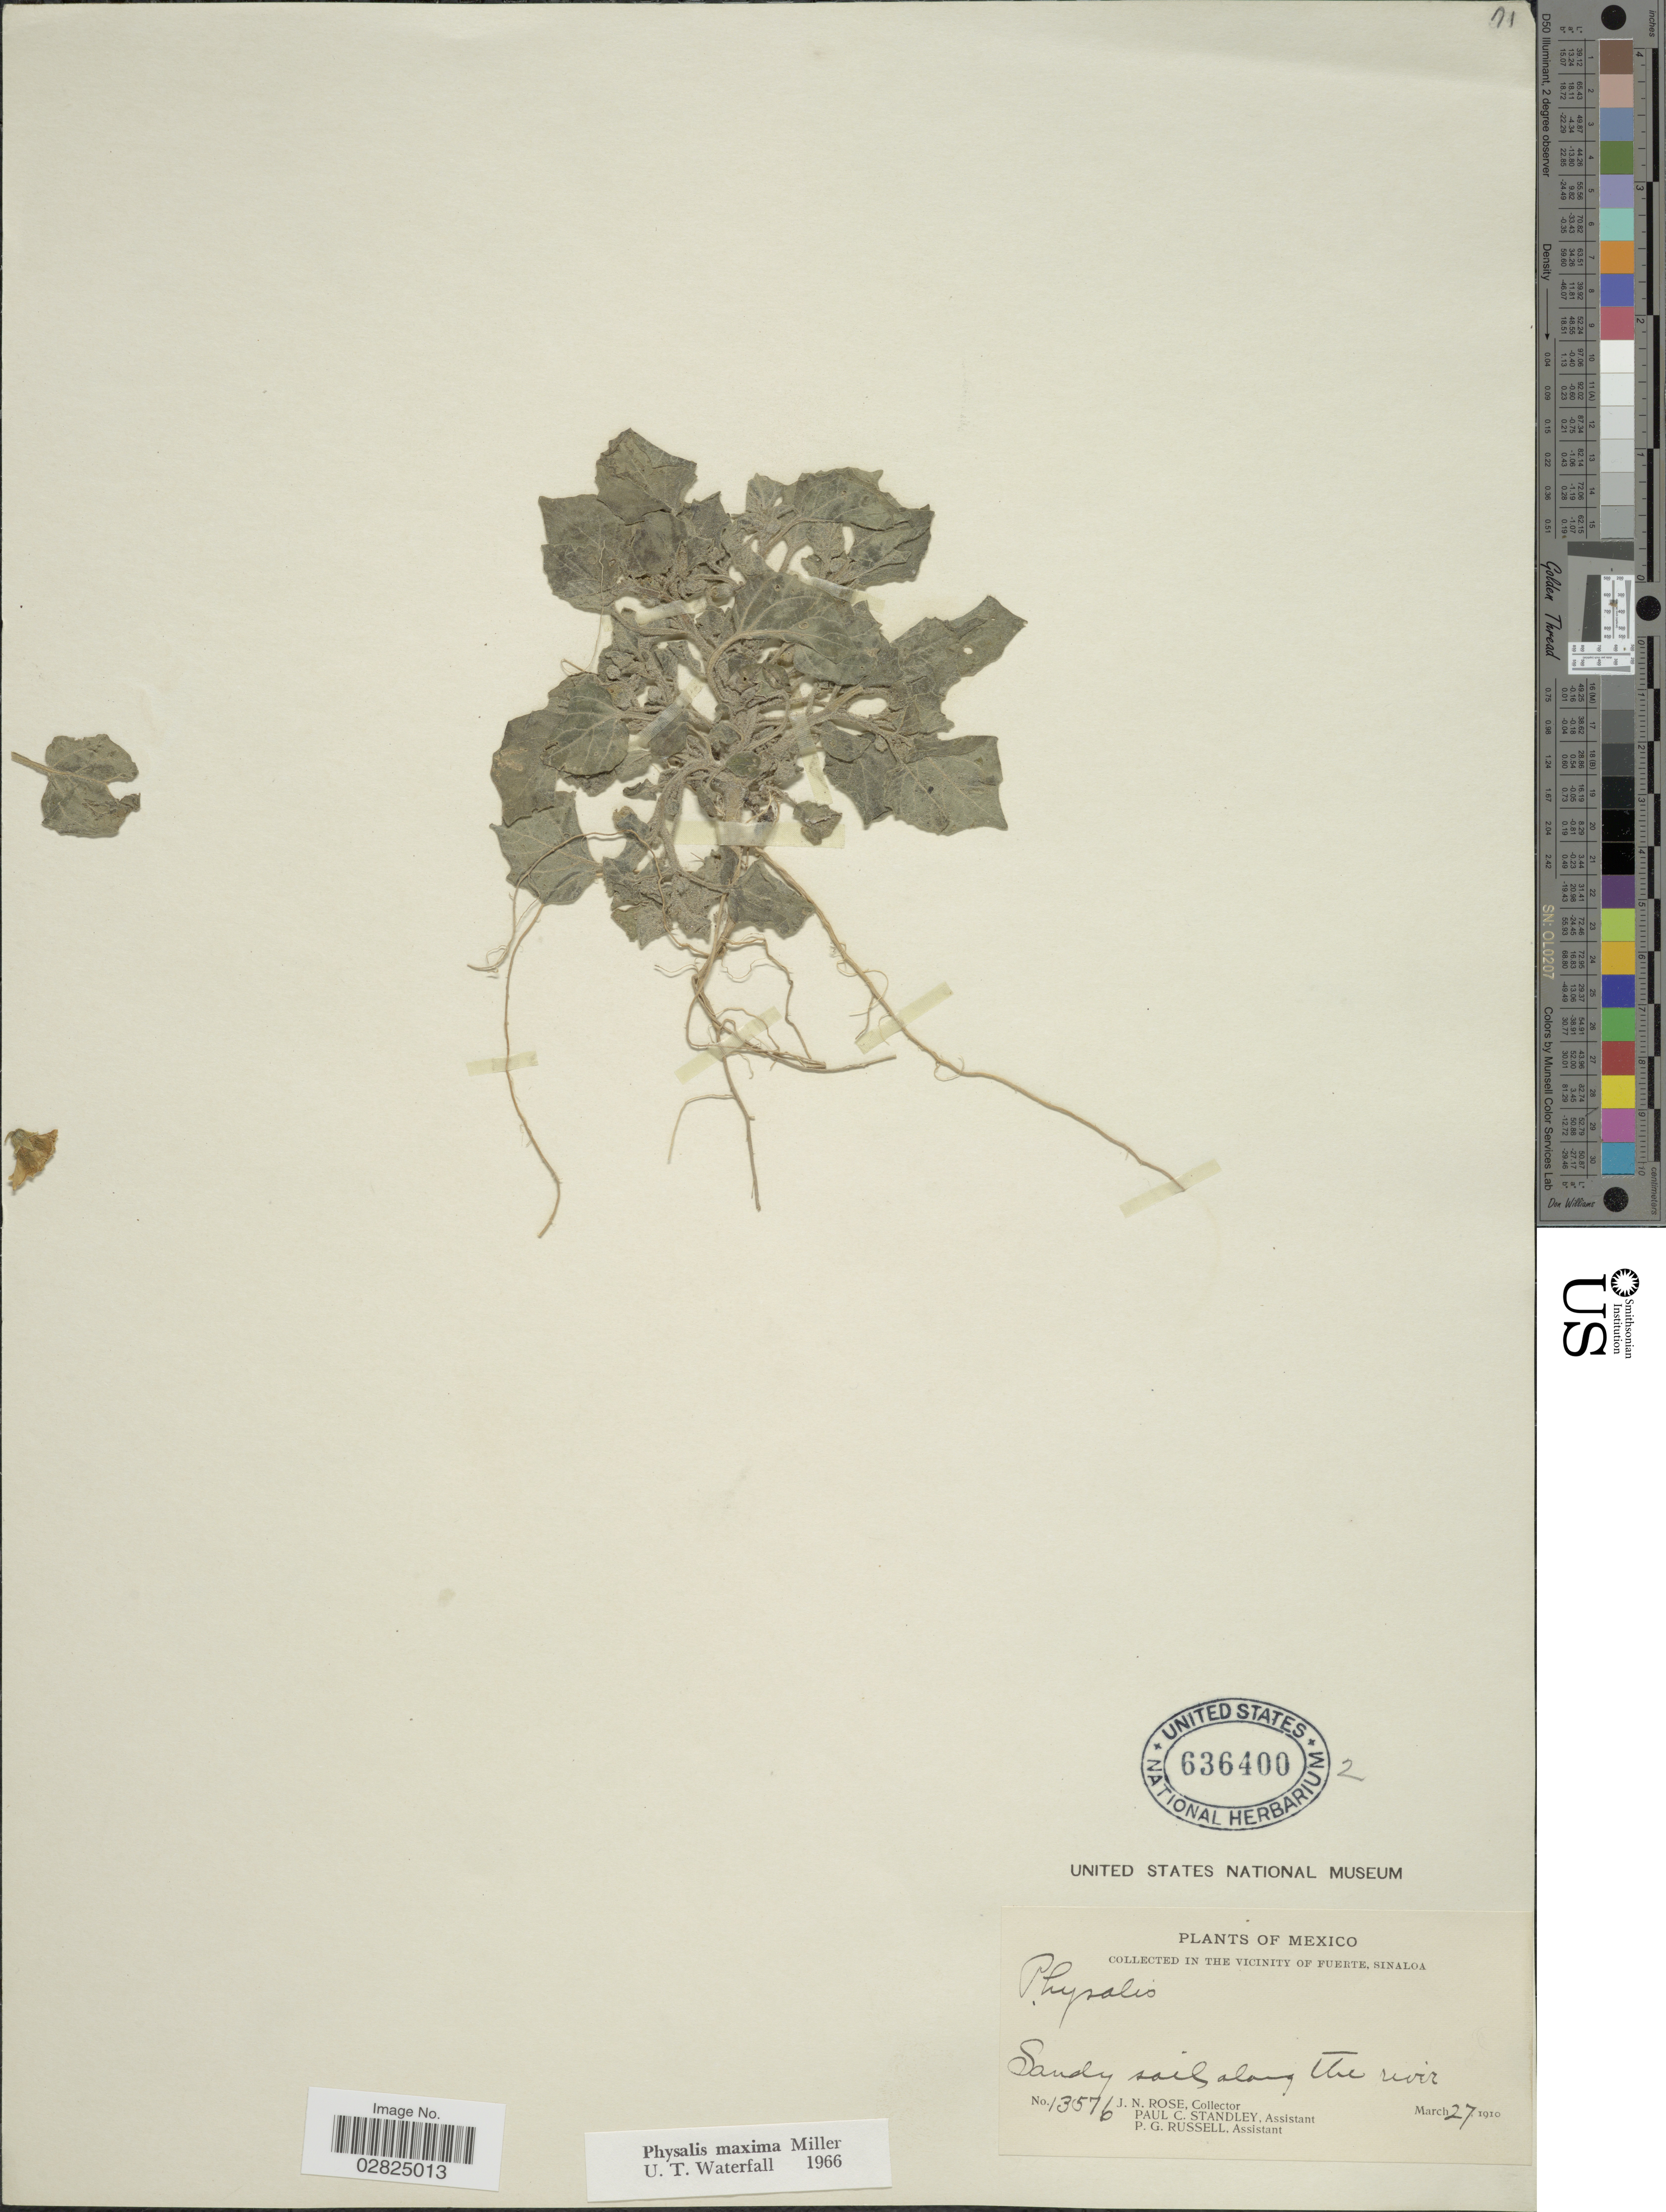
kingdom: Plantae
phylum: Tracheophyta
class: Magnoliopsida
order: Solanales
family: Solanaceae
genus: Physalis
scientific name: Physalis maxima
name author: Mill.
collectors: J. N. Rose, P. C. Standley & P. G. Russell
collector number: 13576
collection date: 1910-03-27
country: Mexico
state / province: Sinaloa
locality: Vicinity of Fuerte. Sandy soil along the river.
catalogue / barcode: US 636400